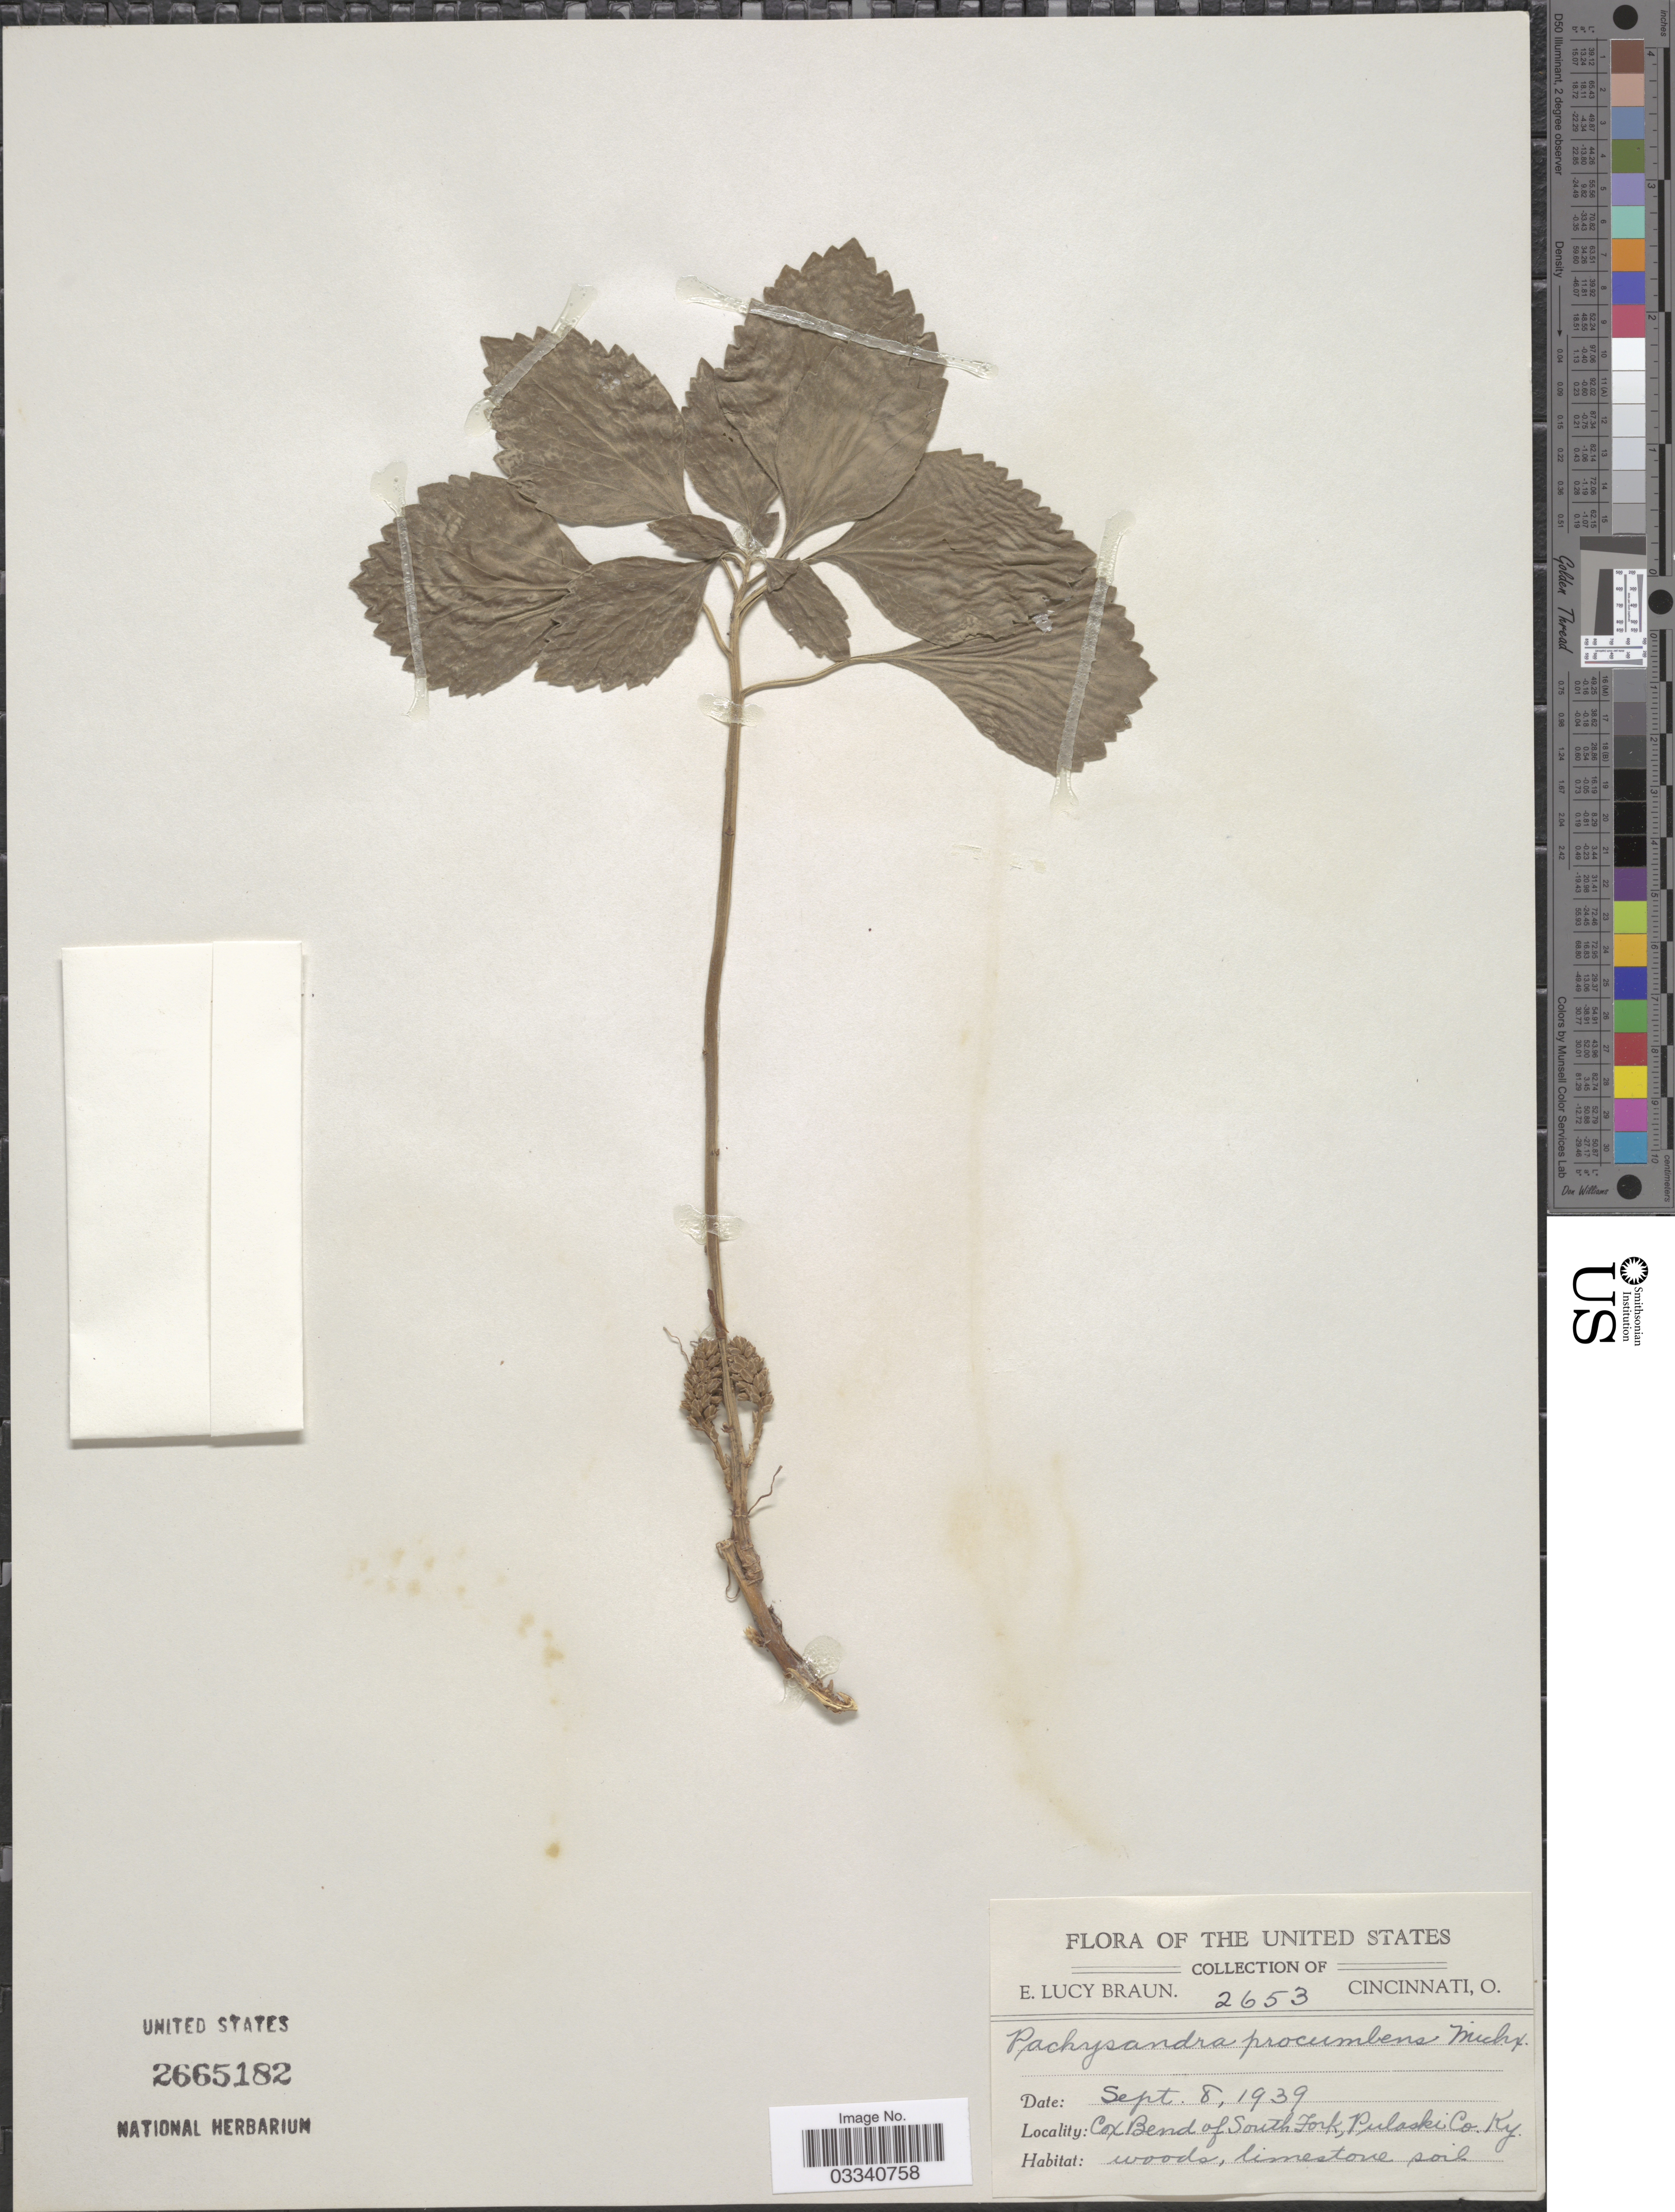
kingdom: Plantae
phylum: Tracheophyta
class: Magnoliopsida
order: Buxales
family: Buxaceae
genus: Pachysandra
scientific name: Pachysandra procumbens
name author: Michx.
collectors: E. L. Braun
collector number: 2653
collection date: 1939-09-08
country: United States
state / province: Kentucky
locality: Cox Bend of South Fork, Pulasko Co.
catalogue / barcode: US 2665182